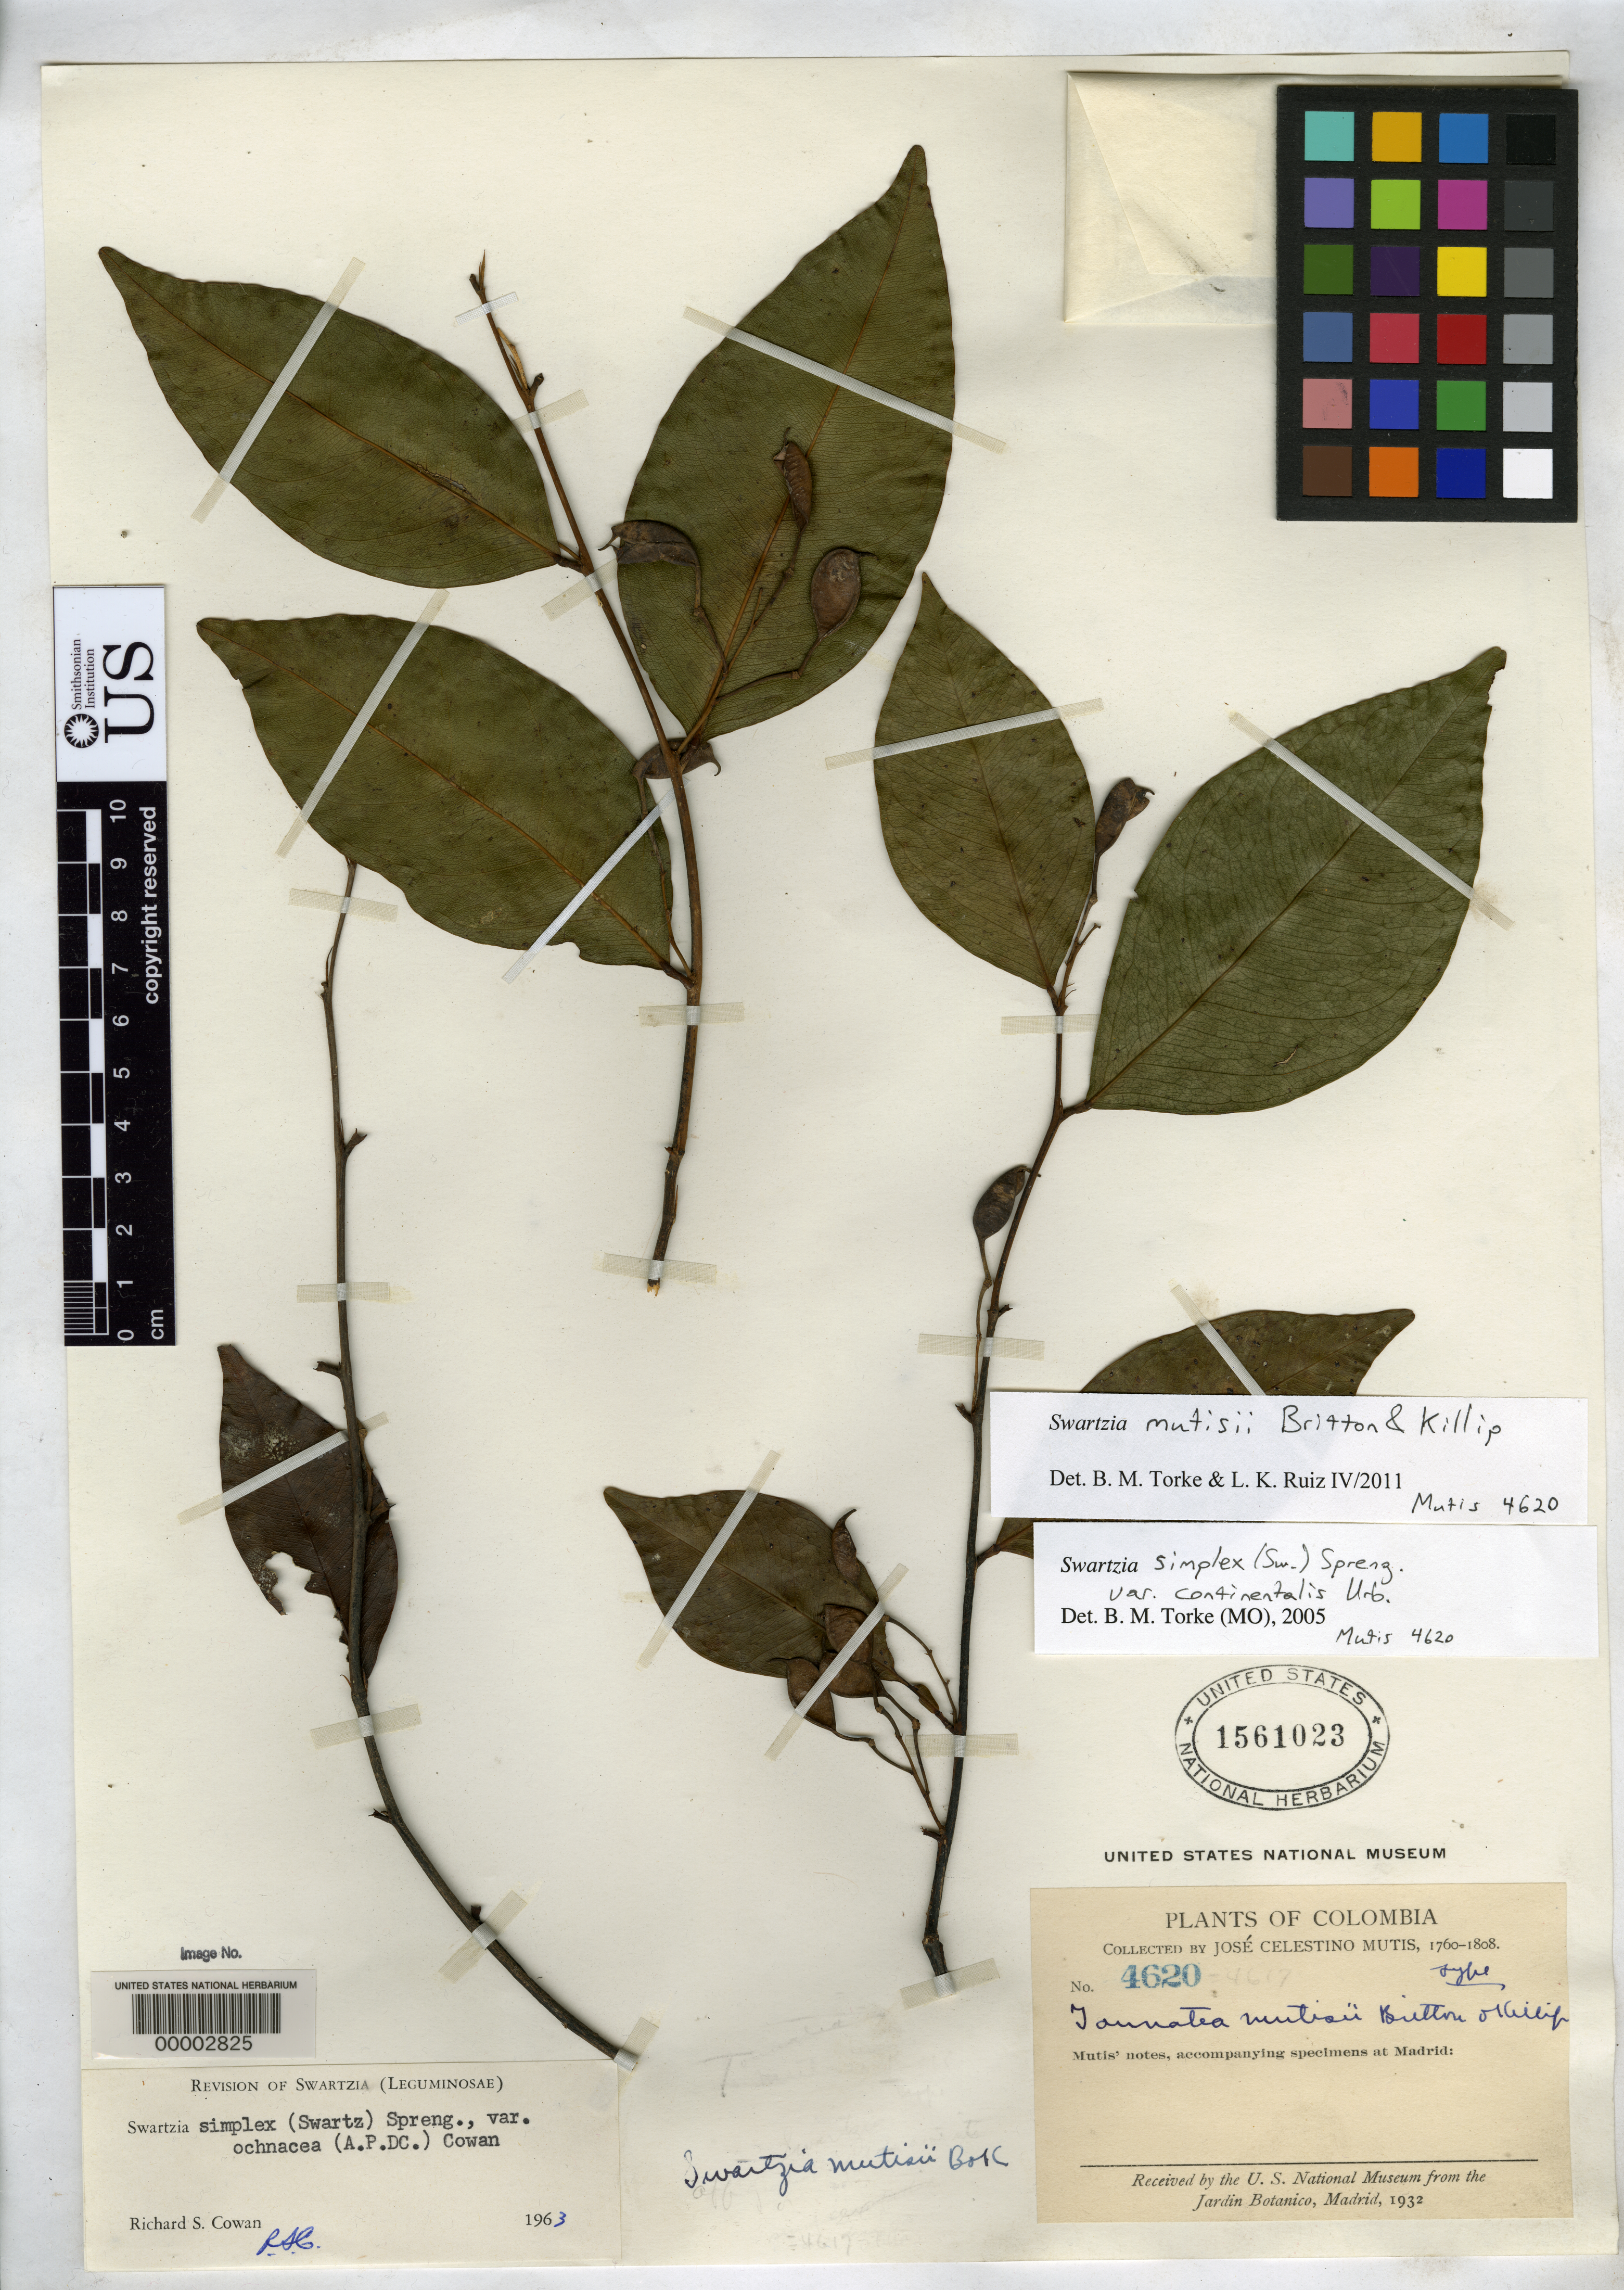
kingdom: Plantae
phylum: Tracheophyta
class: Magnoliopsida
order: Fabales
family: Fabaceae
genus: Swartzia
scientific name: Swartzia mutisii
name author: Britton & Killip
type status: Holotype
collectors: J. C. B. Mutis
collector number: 4620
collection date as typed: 1760 to -- --- 1808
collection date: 1760/1808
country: Colombia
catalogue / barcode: US 1561023